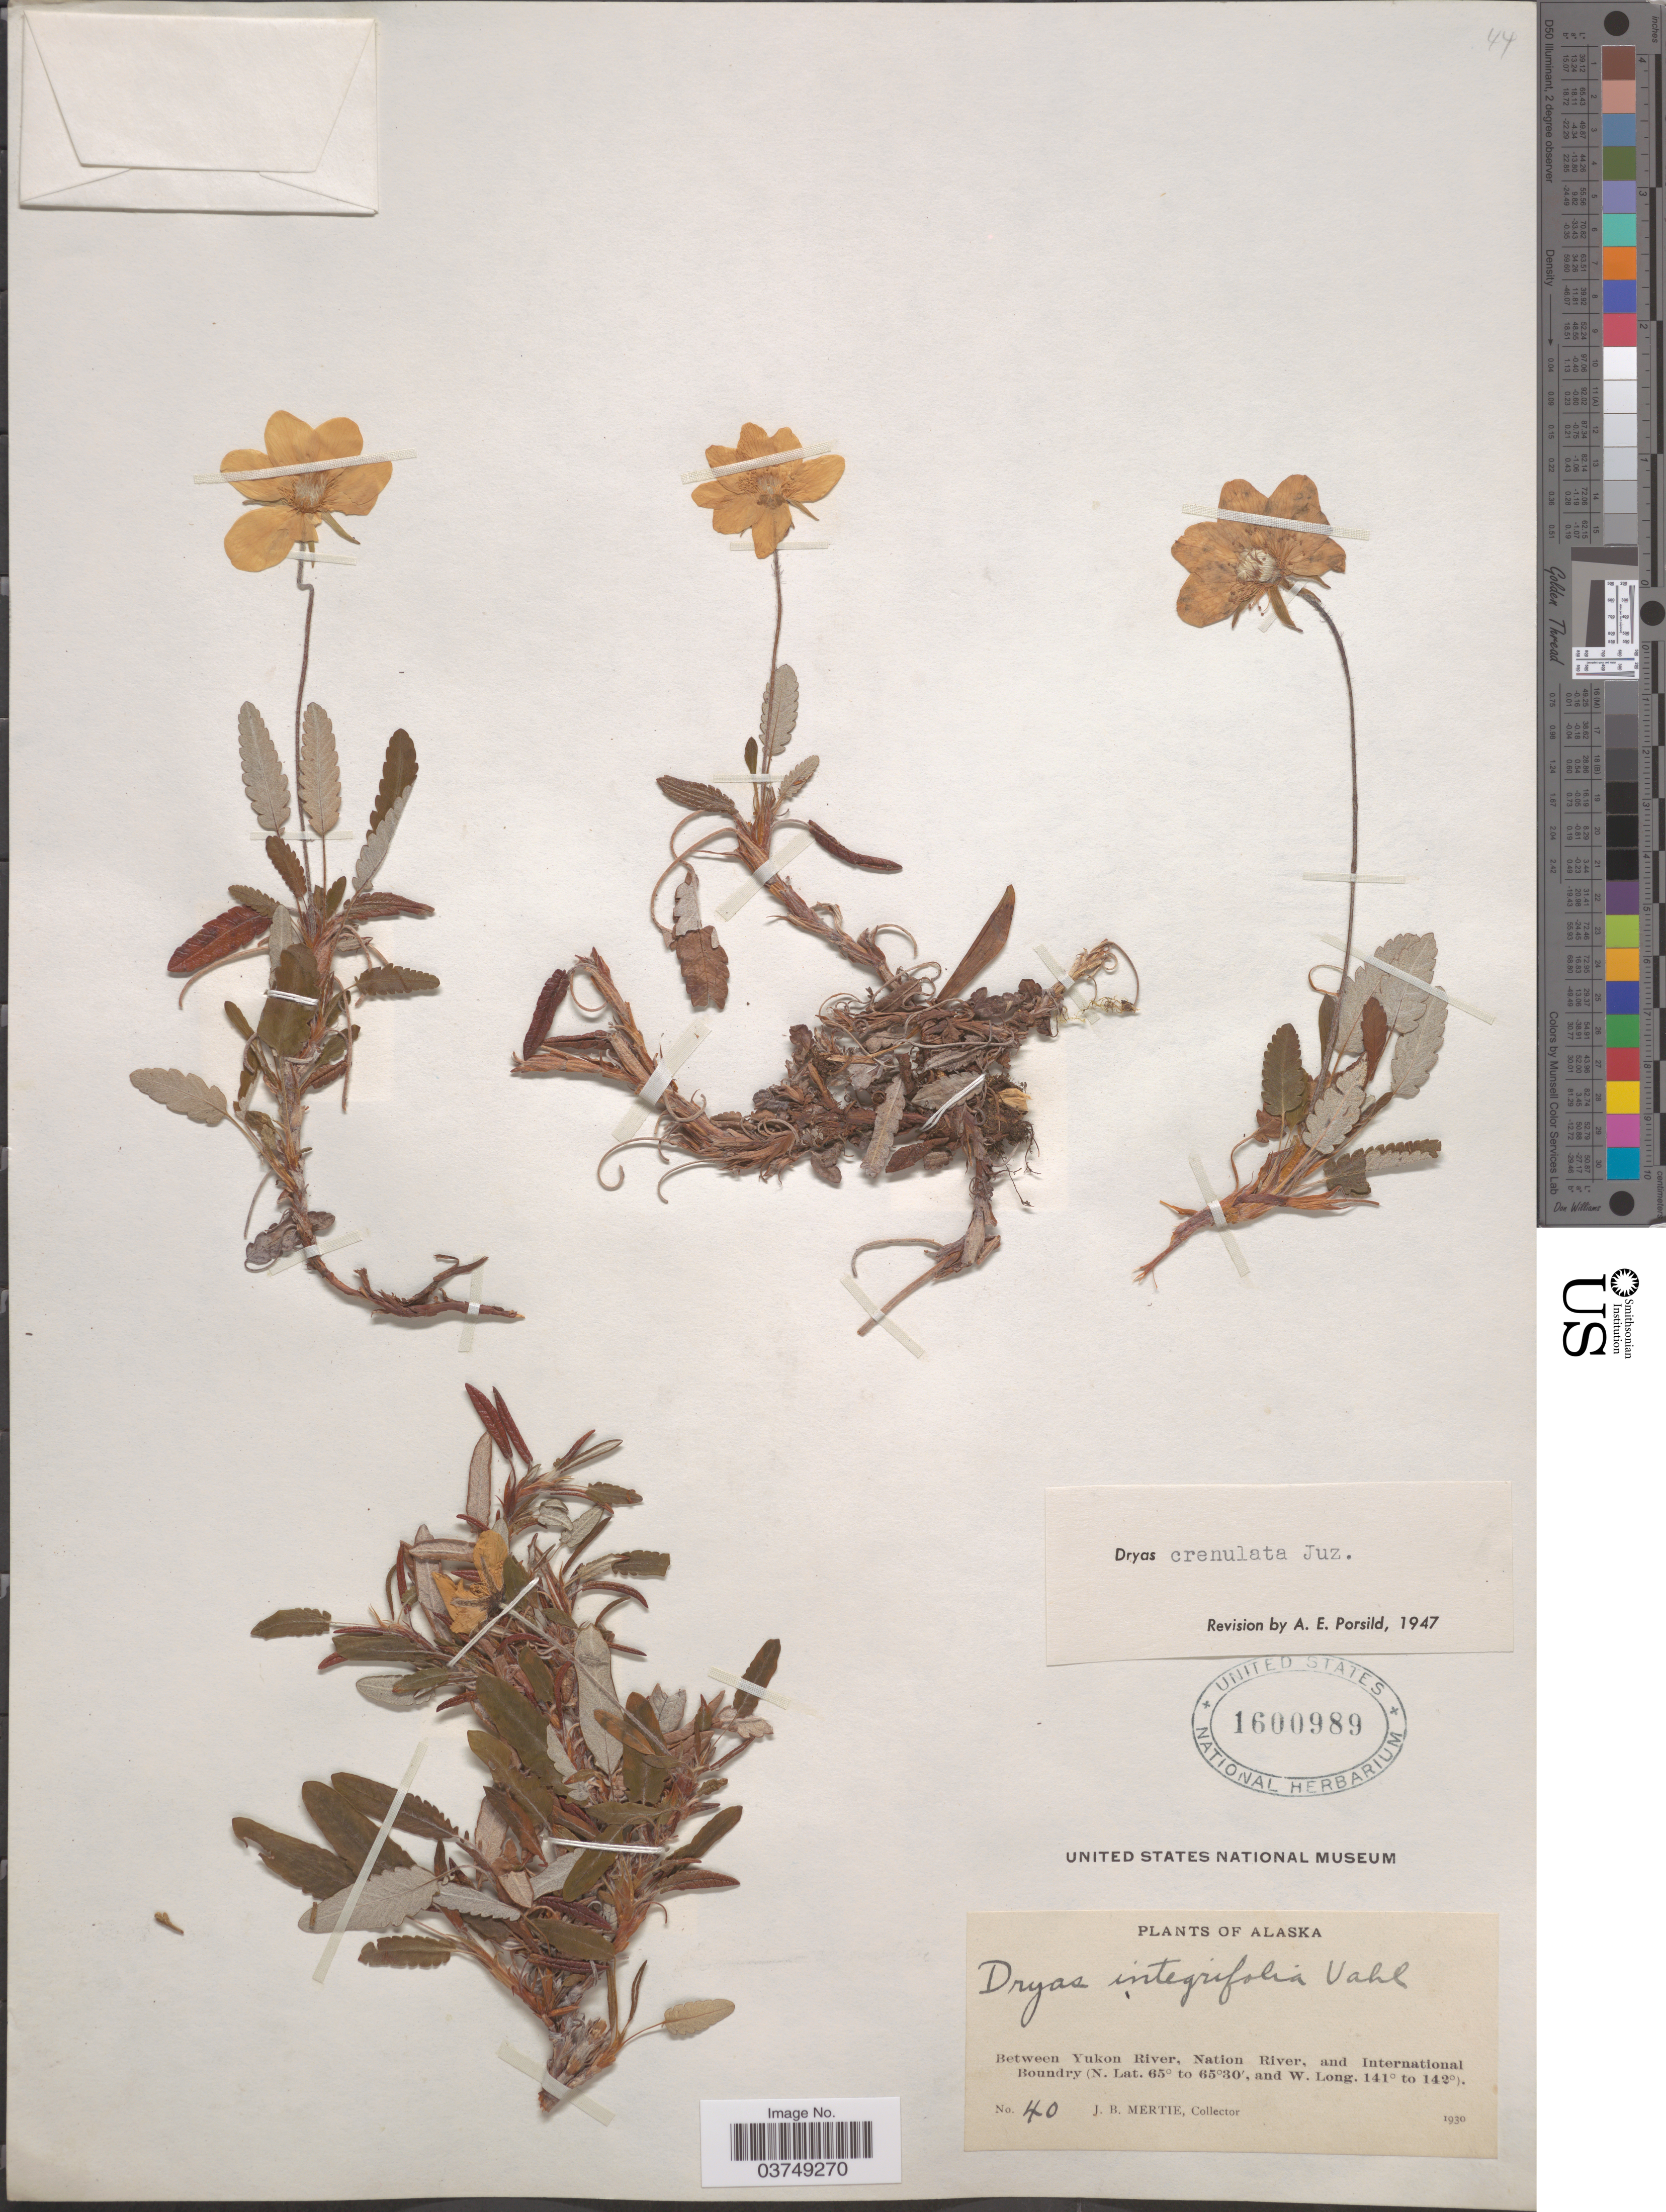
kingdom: Plantae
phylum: Tracheophyta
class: Magnoliopsida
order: Rosales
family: Rosaceae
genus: Dryas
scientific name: Dryas crenulata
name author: Juz.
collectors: J. Mertie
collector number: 40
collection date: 1930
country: United States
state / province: Alaska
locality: Between Yukon River, Nation River, and International Boundary.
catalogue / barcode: US 1600989